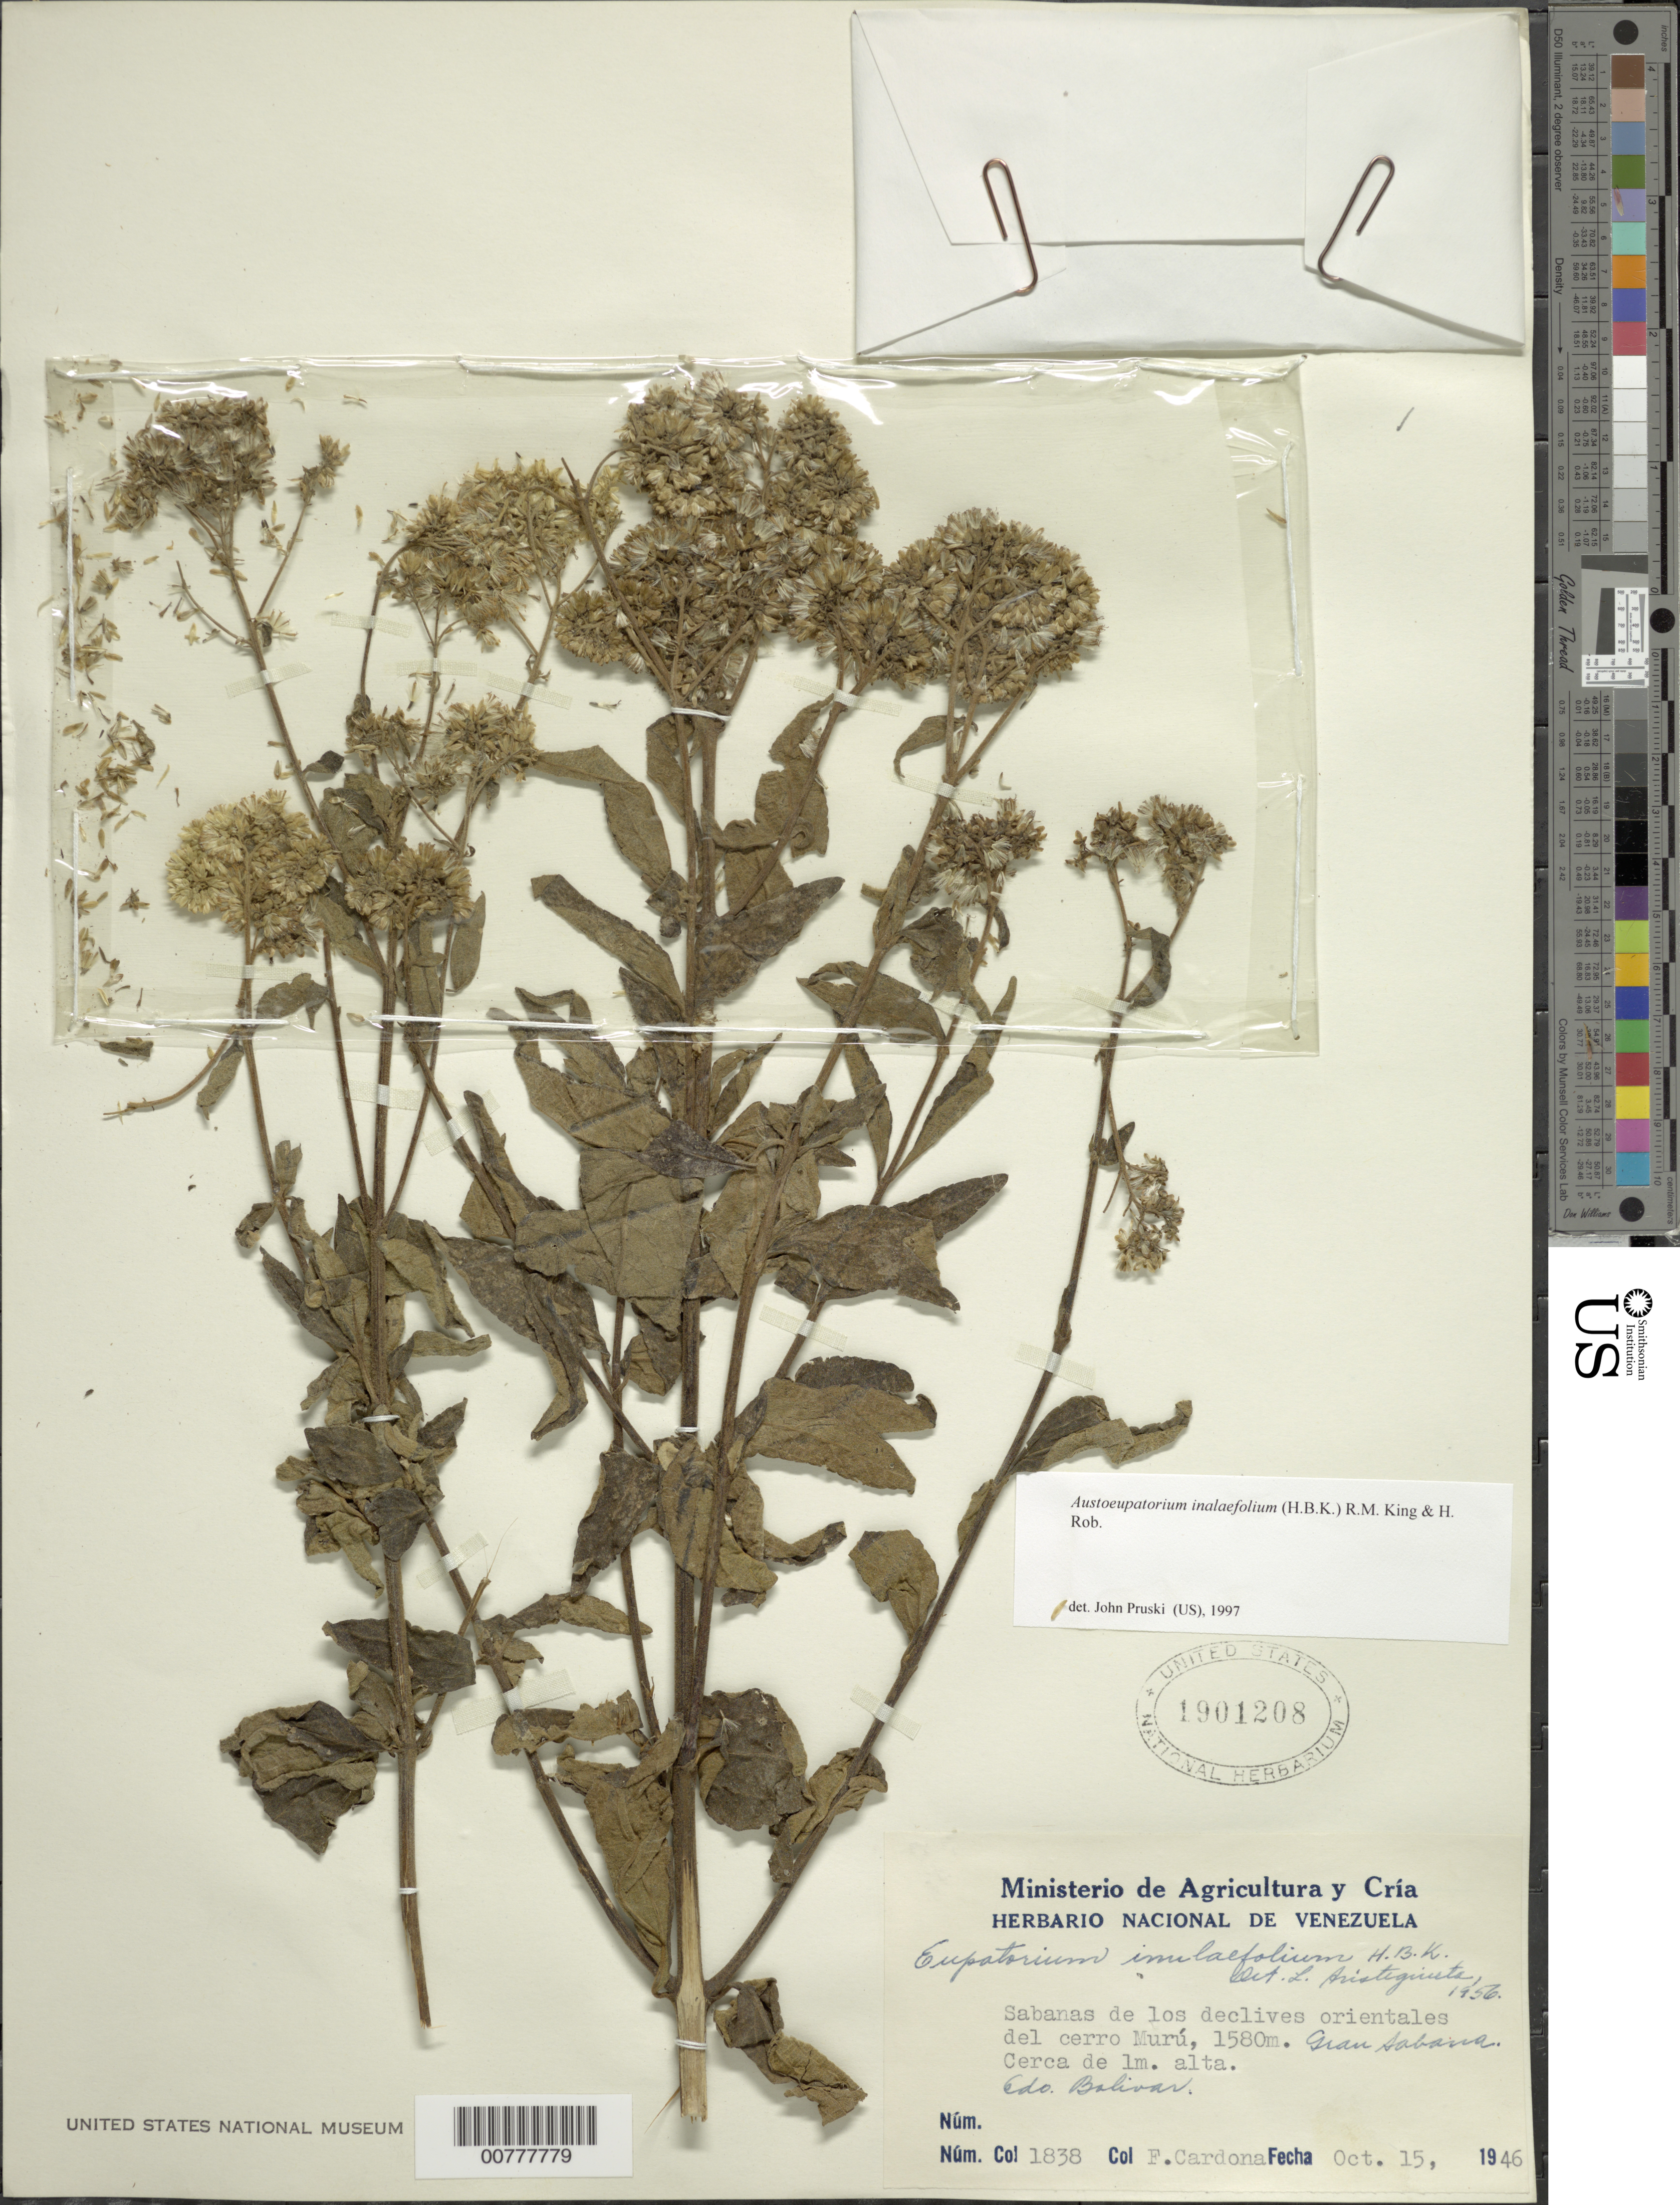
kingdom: Plantae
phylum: Tracheophyta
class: Magnoliopsida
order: Asterales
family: Asteraceae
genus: Austroeupatorium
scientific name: Austroeupatorium inulaefolium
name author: (Kunth) R.M. King & H. Rob.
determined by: Pruski, J. F.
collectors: F. Cardona Puig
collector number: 1838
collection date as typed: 15-Oct-46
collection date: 1946-10-15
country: Venezuela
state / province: Bolívar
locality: Cerro Murú, Gran Sabana, Guayana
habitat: Sabanas de la cumbre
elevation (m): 1580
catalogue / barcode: US 1901208